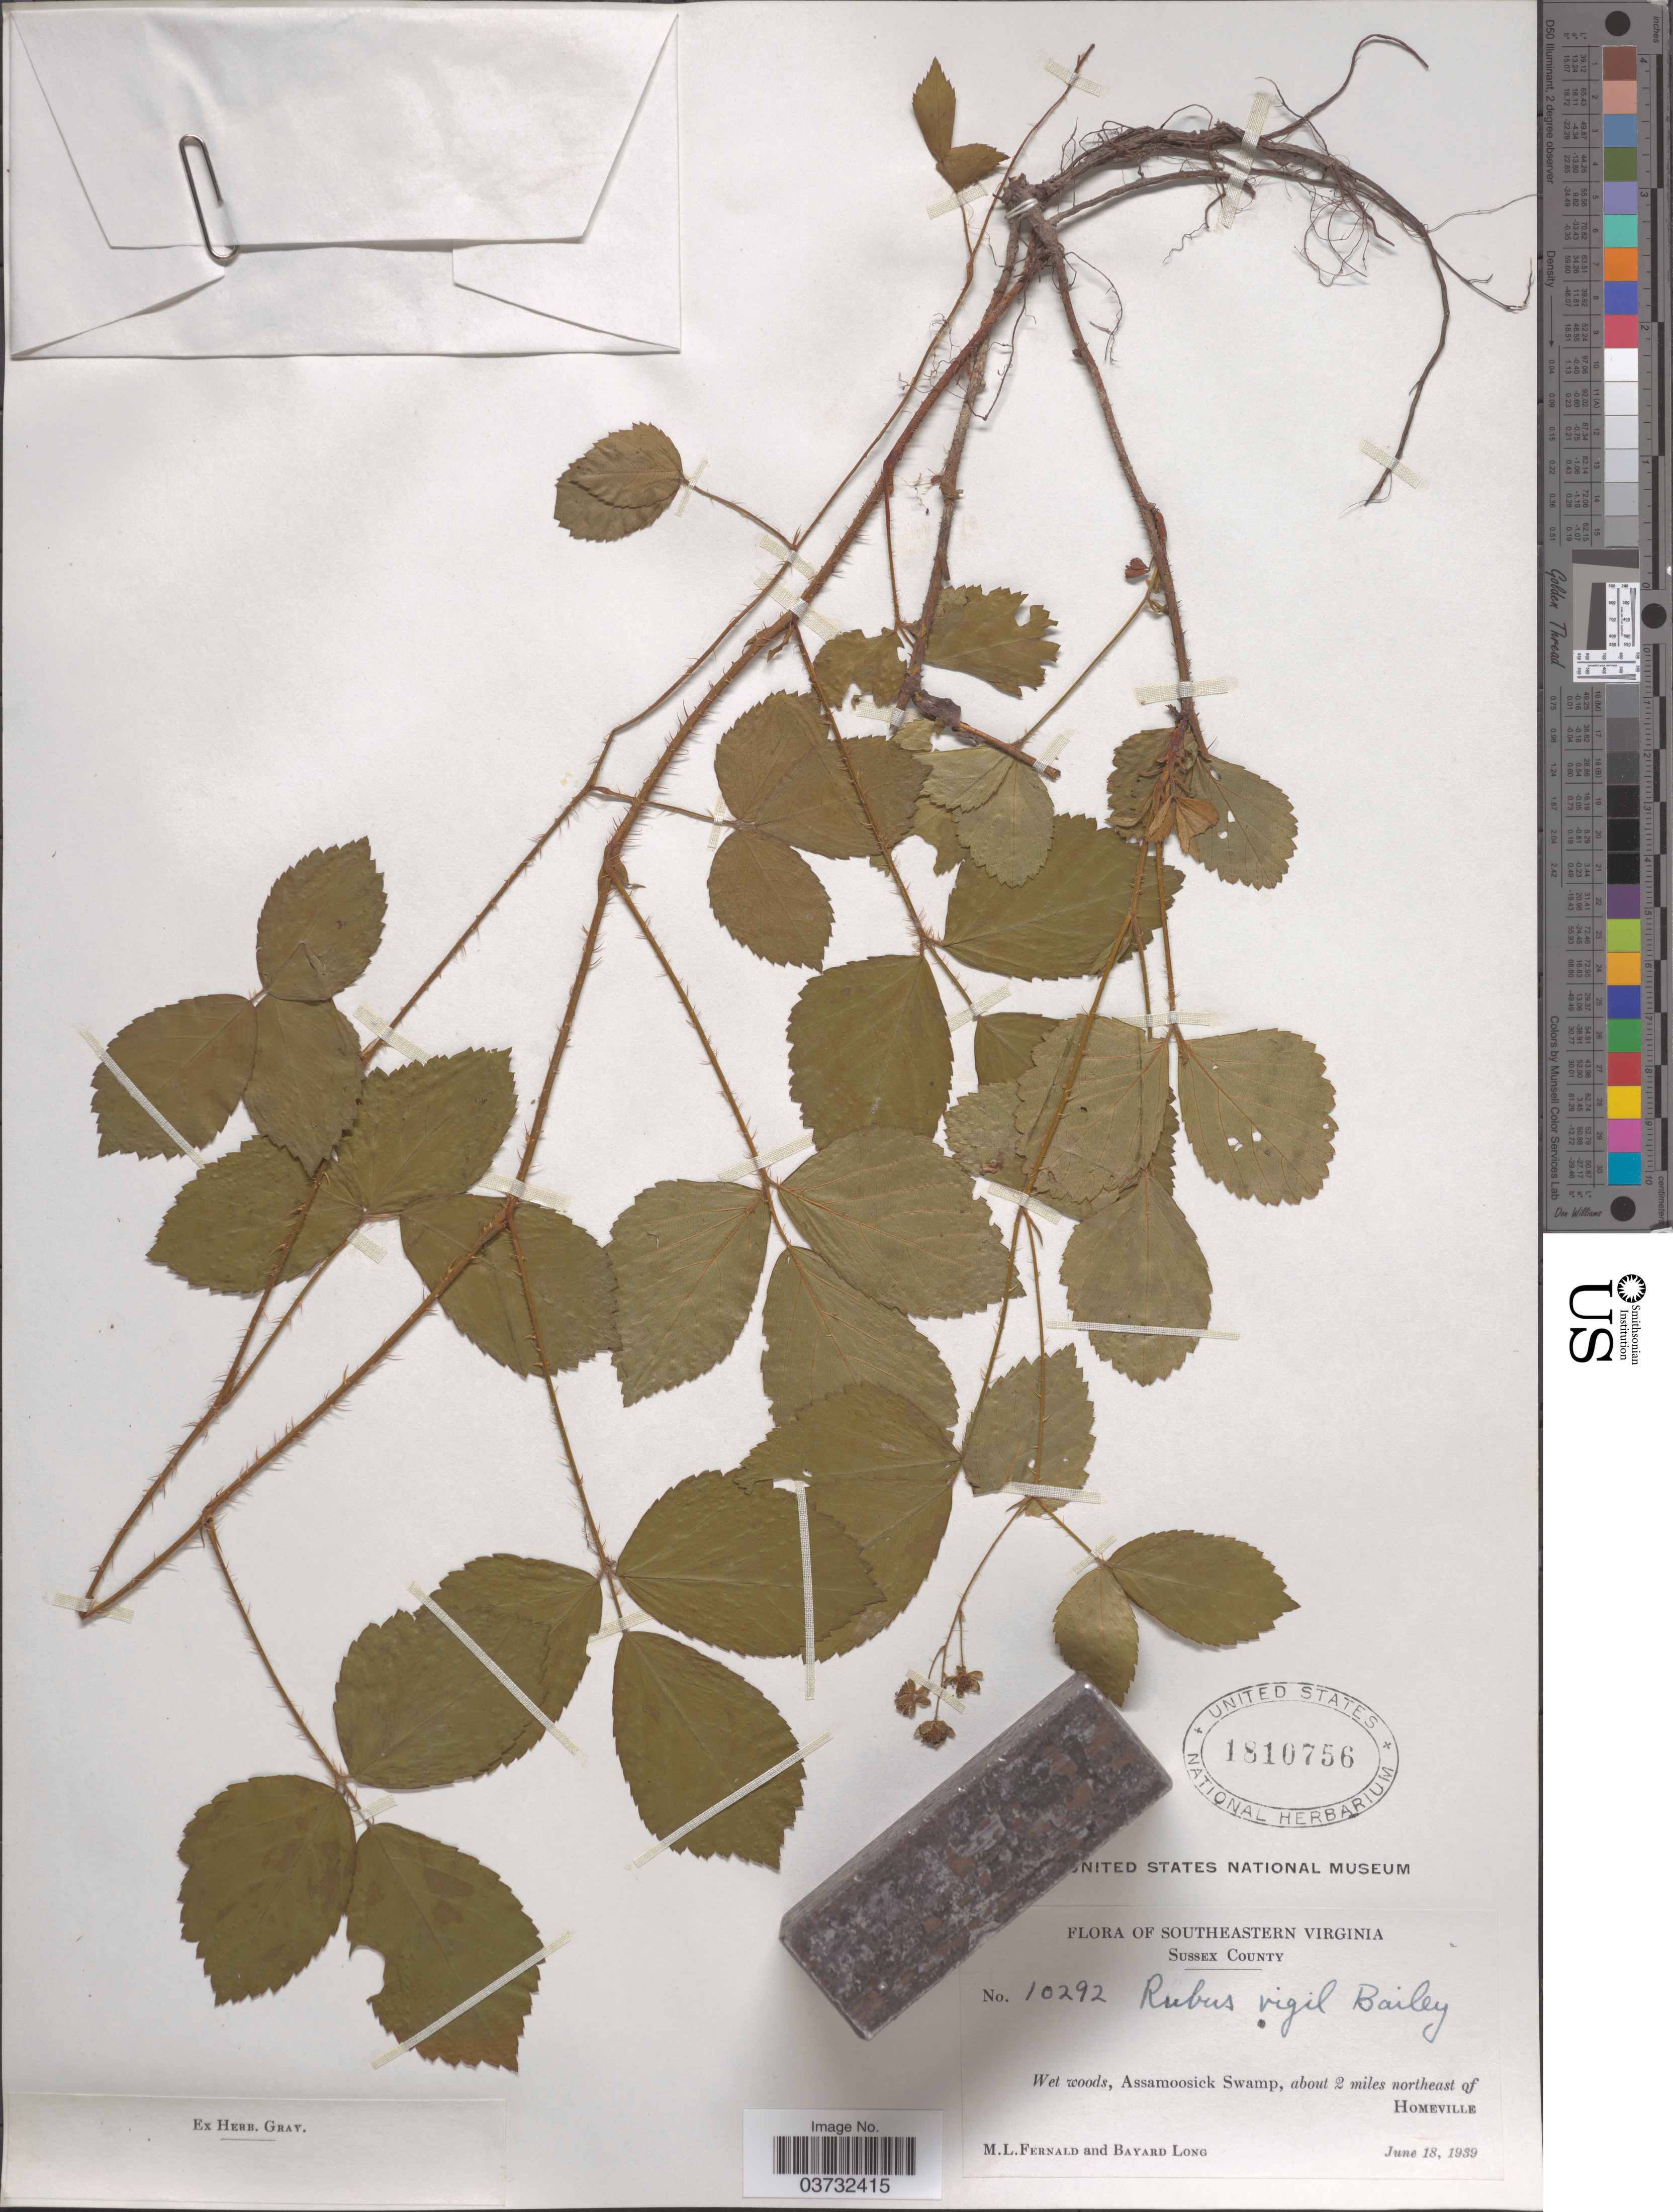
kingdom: Plantae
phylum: Tracheophyta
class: Magnoliopsida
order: Rosales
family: Rosaceae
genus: Rubus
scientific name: Rubus vigil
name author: L.H. Bailey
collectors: M. L. Fernald & B. Long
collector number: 10292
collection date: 1939-06-18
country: United States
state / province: Virginia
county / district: Sussex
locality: Southeastern Virginia. Sussex County. Assamoosick Swamp, about 2 miles northeast of Homeville.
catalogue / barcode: US 1810756